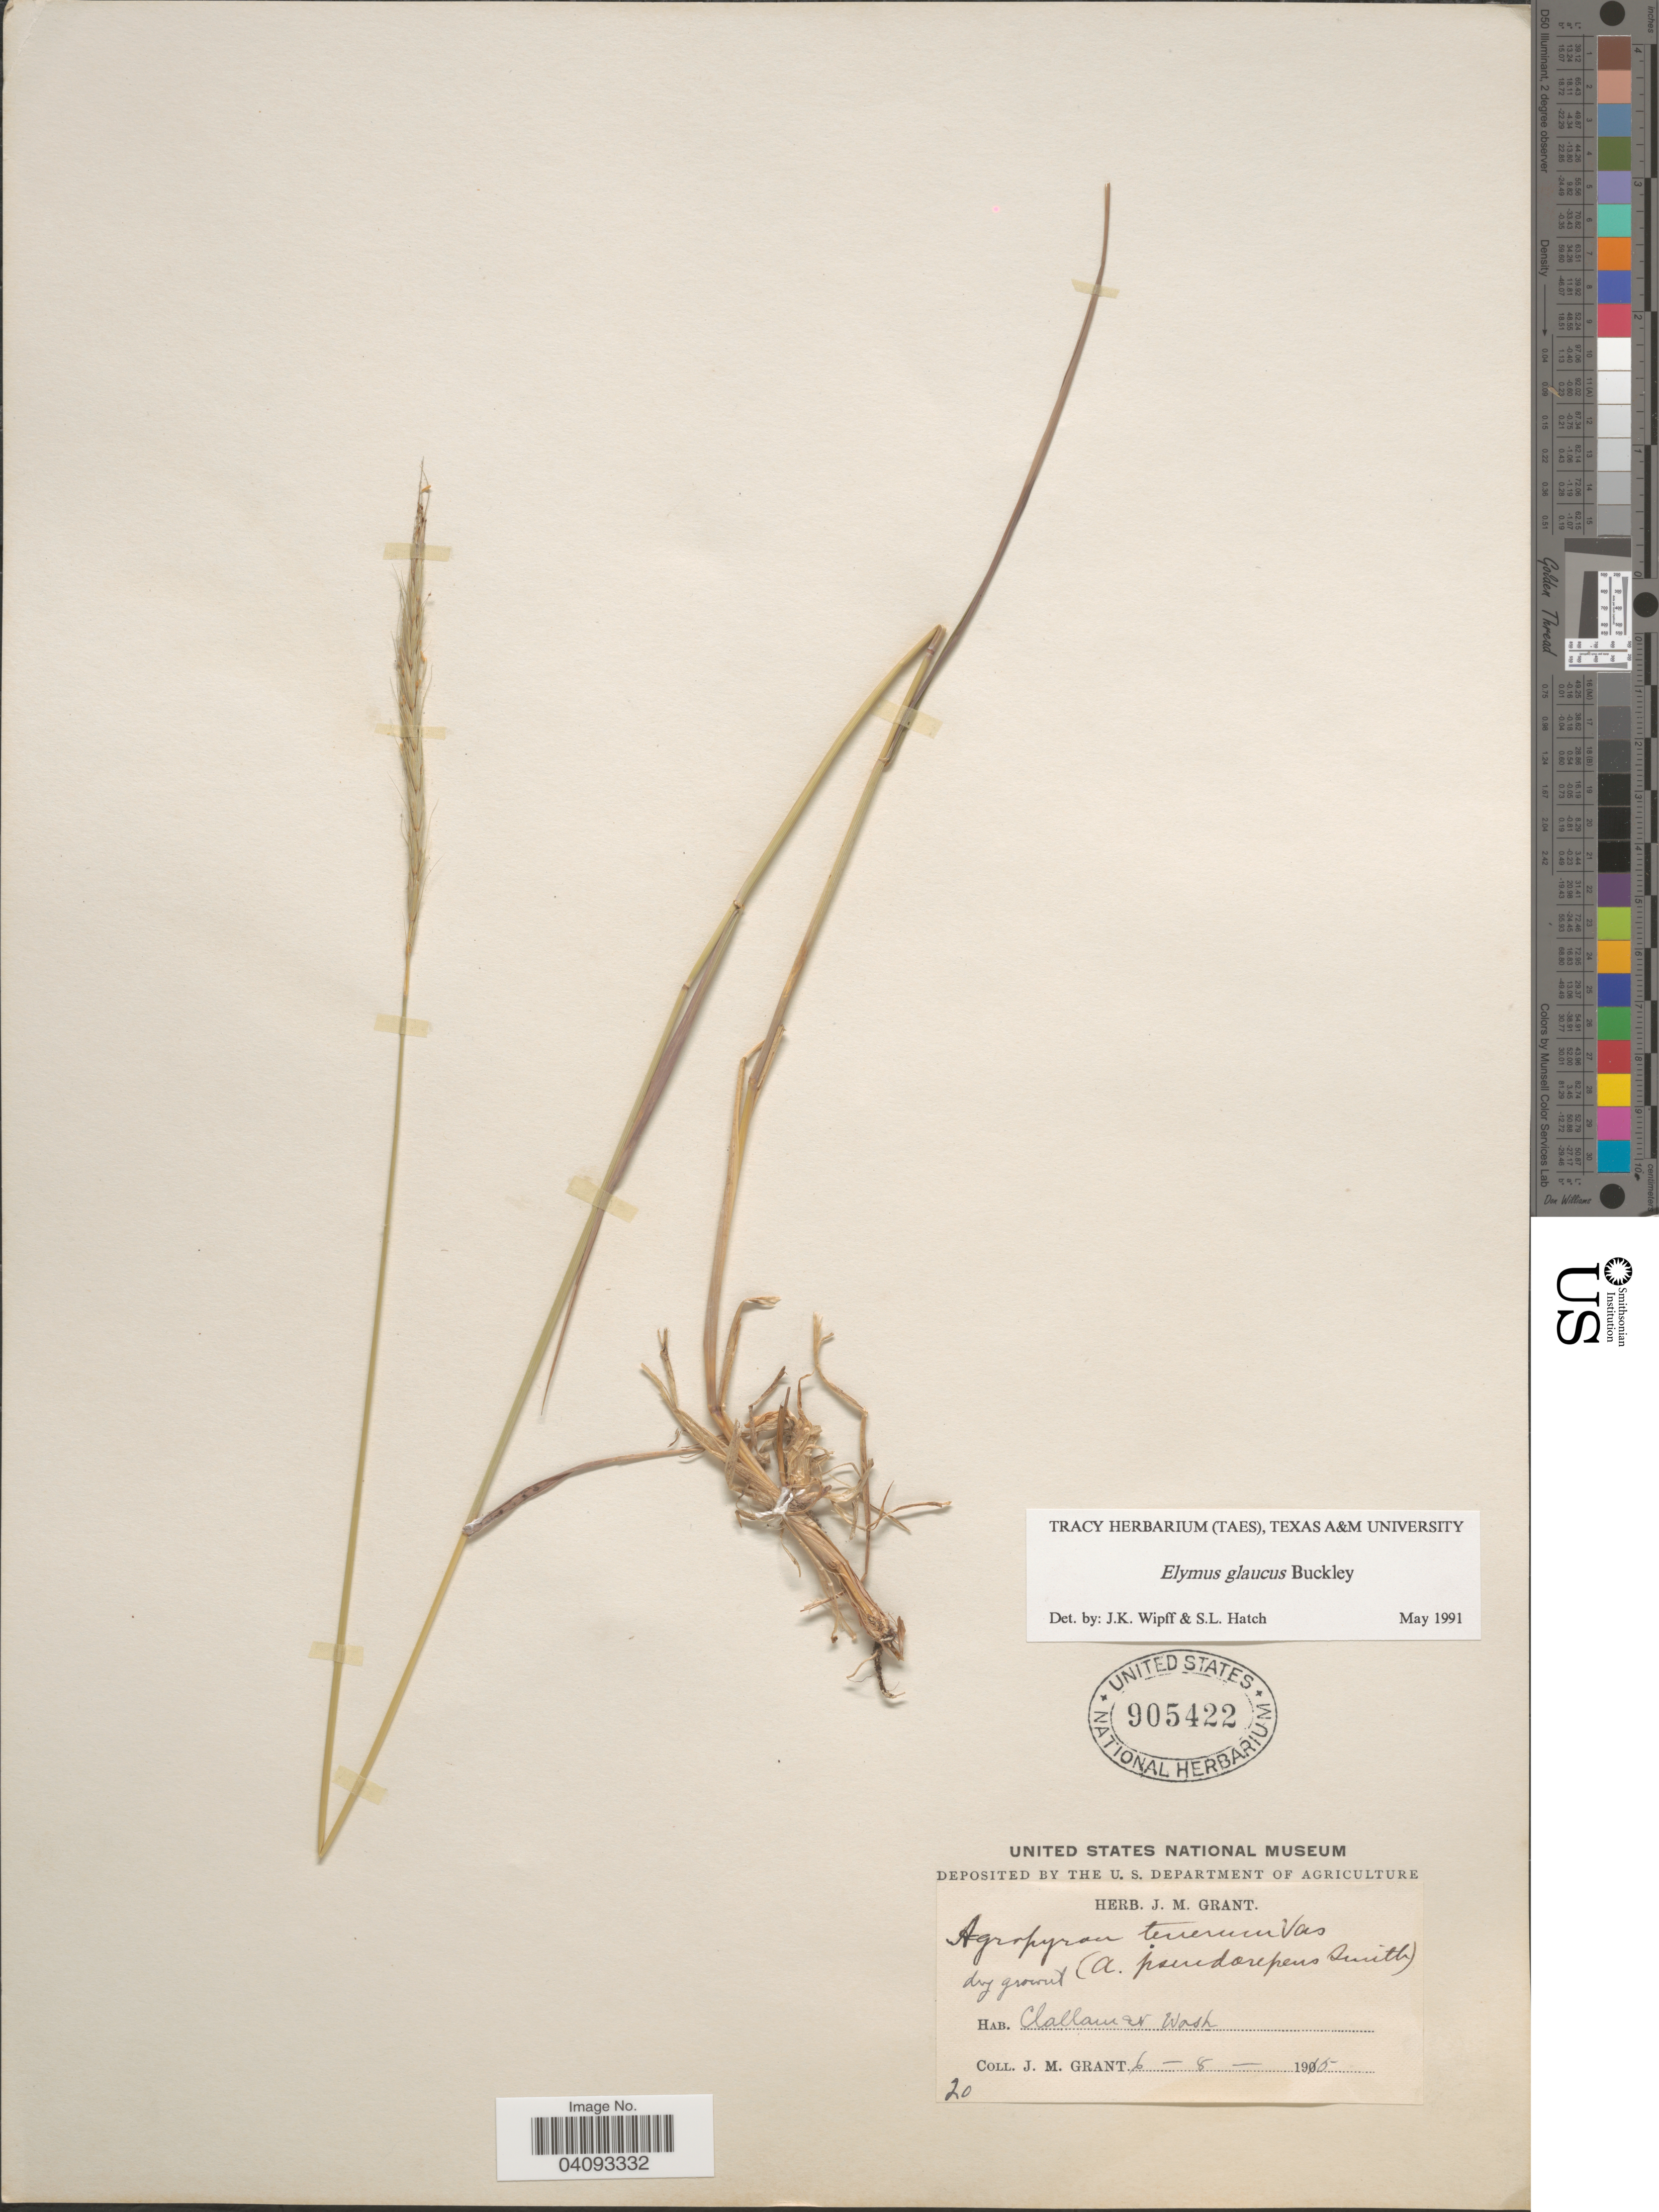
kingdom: Plantae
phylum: Tracheophyta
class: Liliopsida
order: Poales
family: Poaceae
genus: Elymus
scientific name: Elymus glaucus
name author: Buckley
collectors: J. M. Grant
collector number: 20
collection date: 1915-06-08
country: United States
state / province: Washington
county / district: Clallam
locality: Clallam.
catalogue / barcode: US 905422